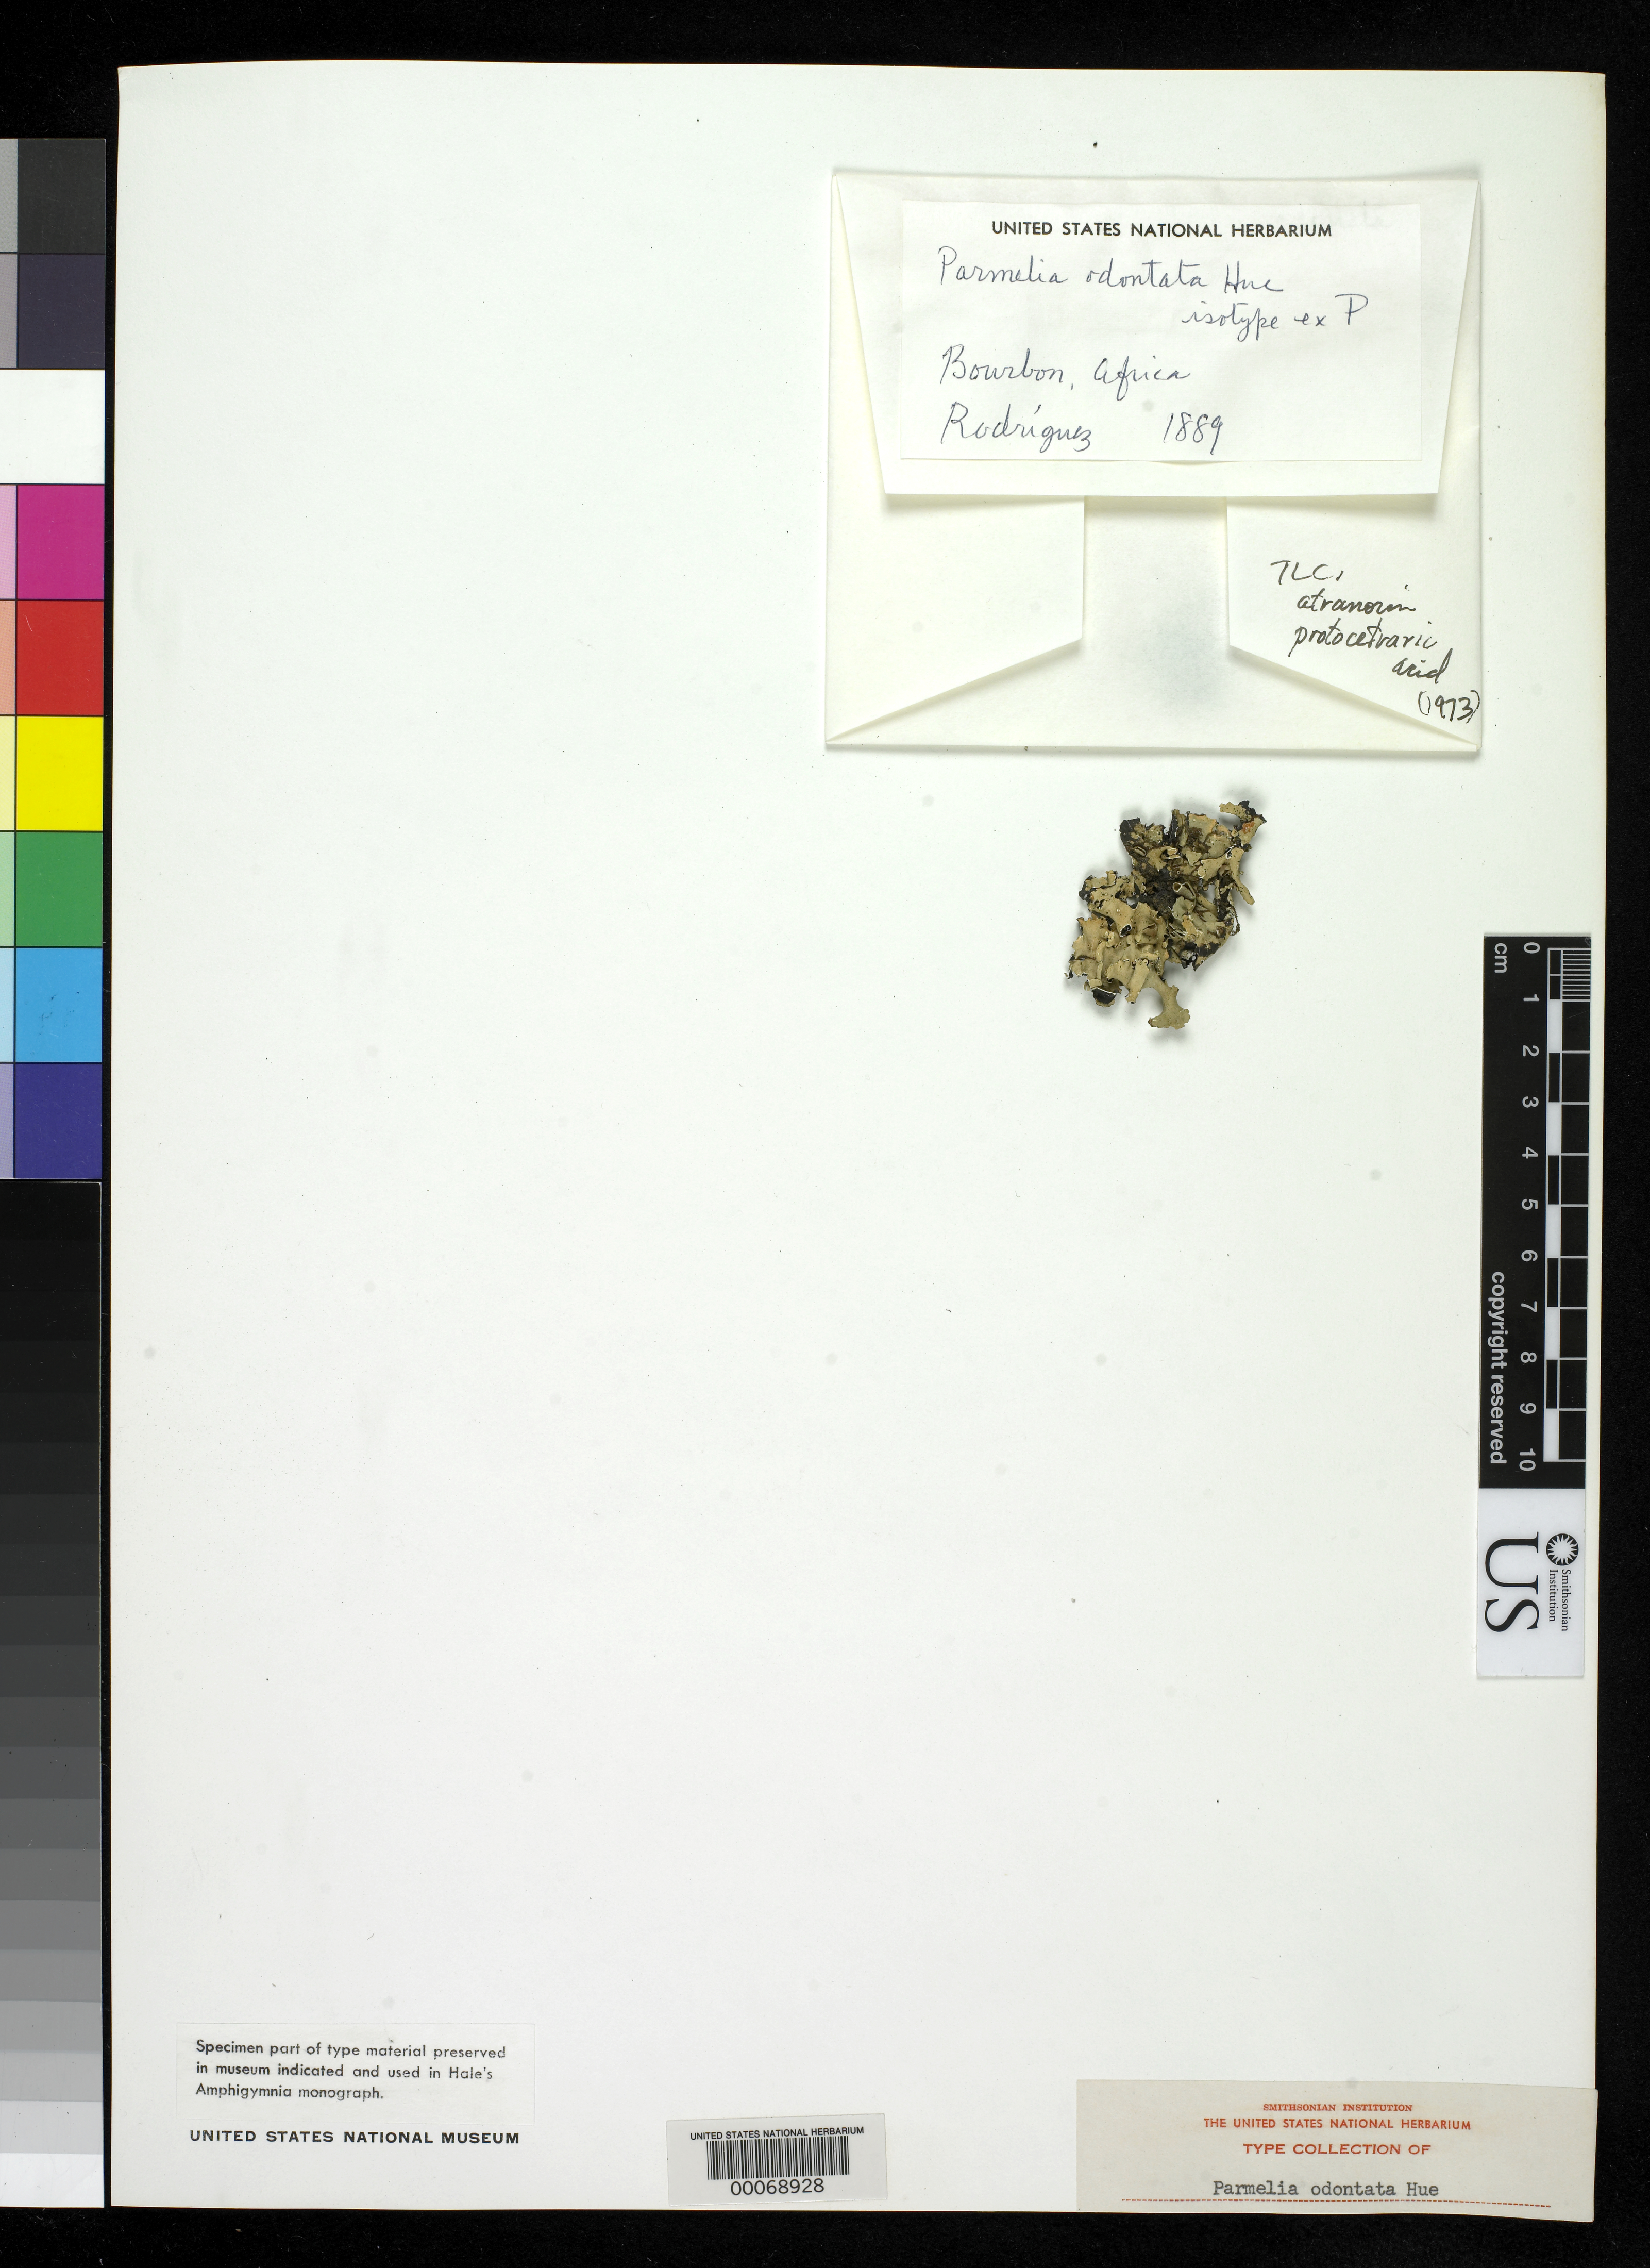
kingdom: Fungi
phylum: Ascomycota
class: Lecanoromycetes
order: Lecanorales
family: Parmeliaceae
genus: Parmelia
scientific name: Parmelia odontata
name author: Hue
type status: Isotype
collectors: Rodriguez, --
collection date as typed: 1889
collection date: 1889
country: Réunion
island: Réunion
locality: Bourbon.